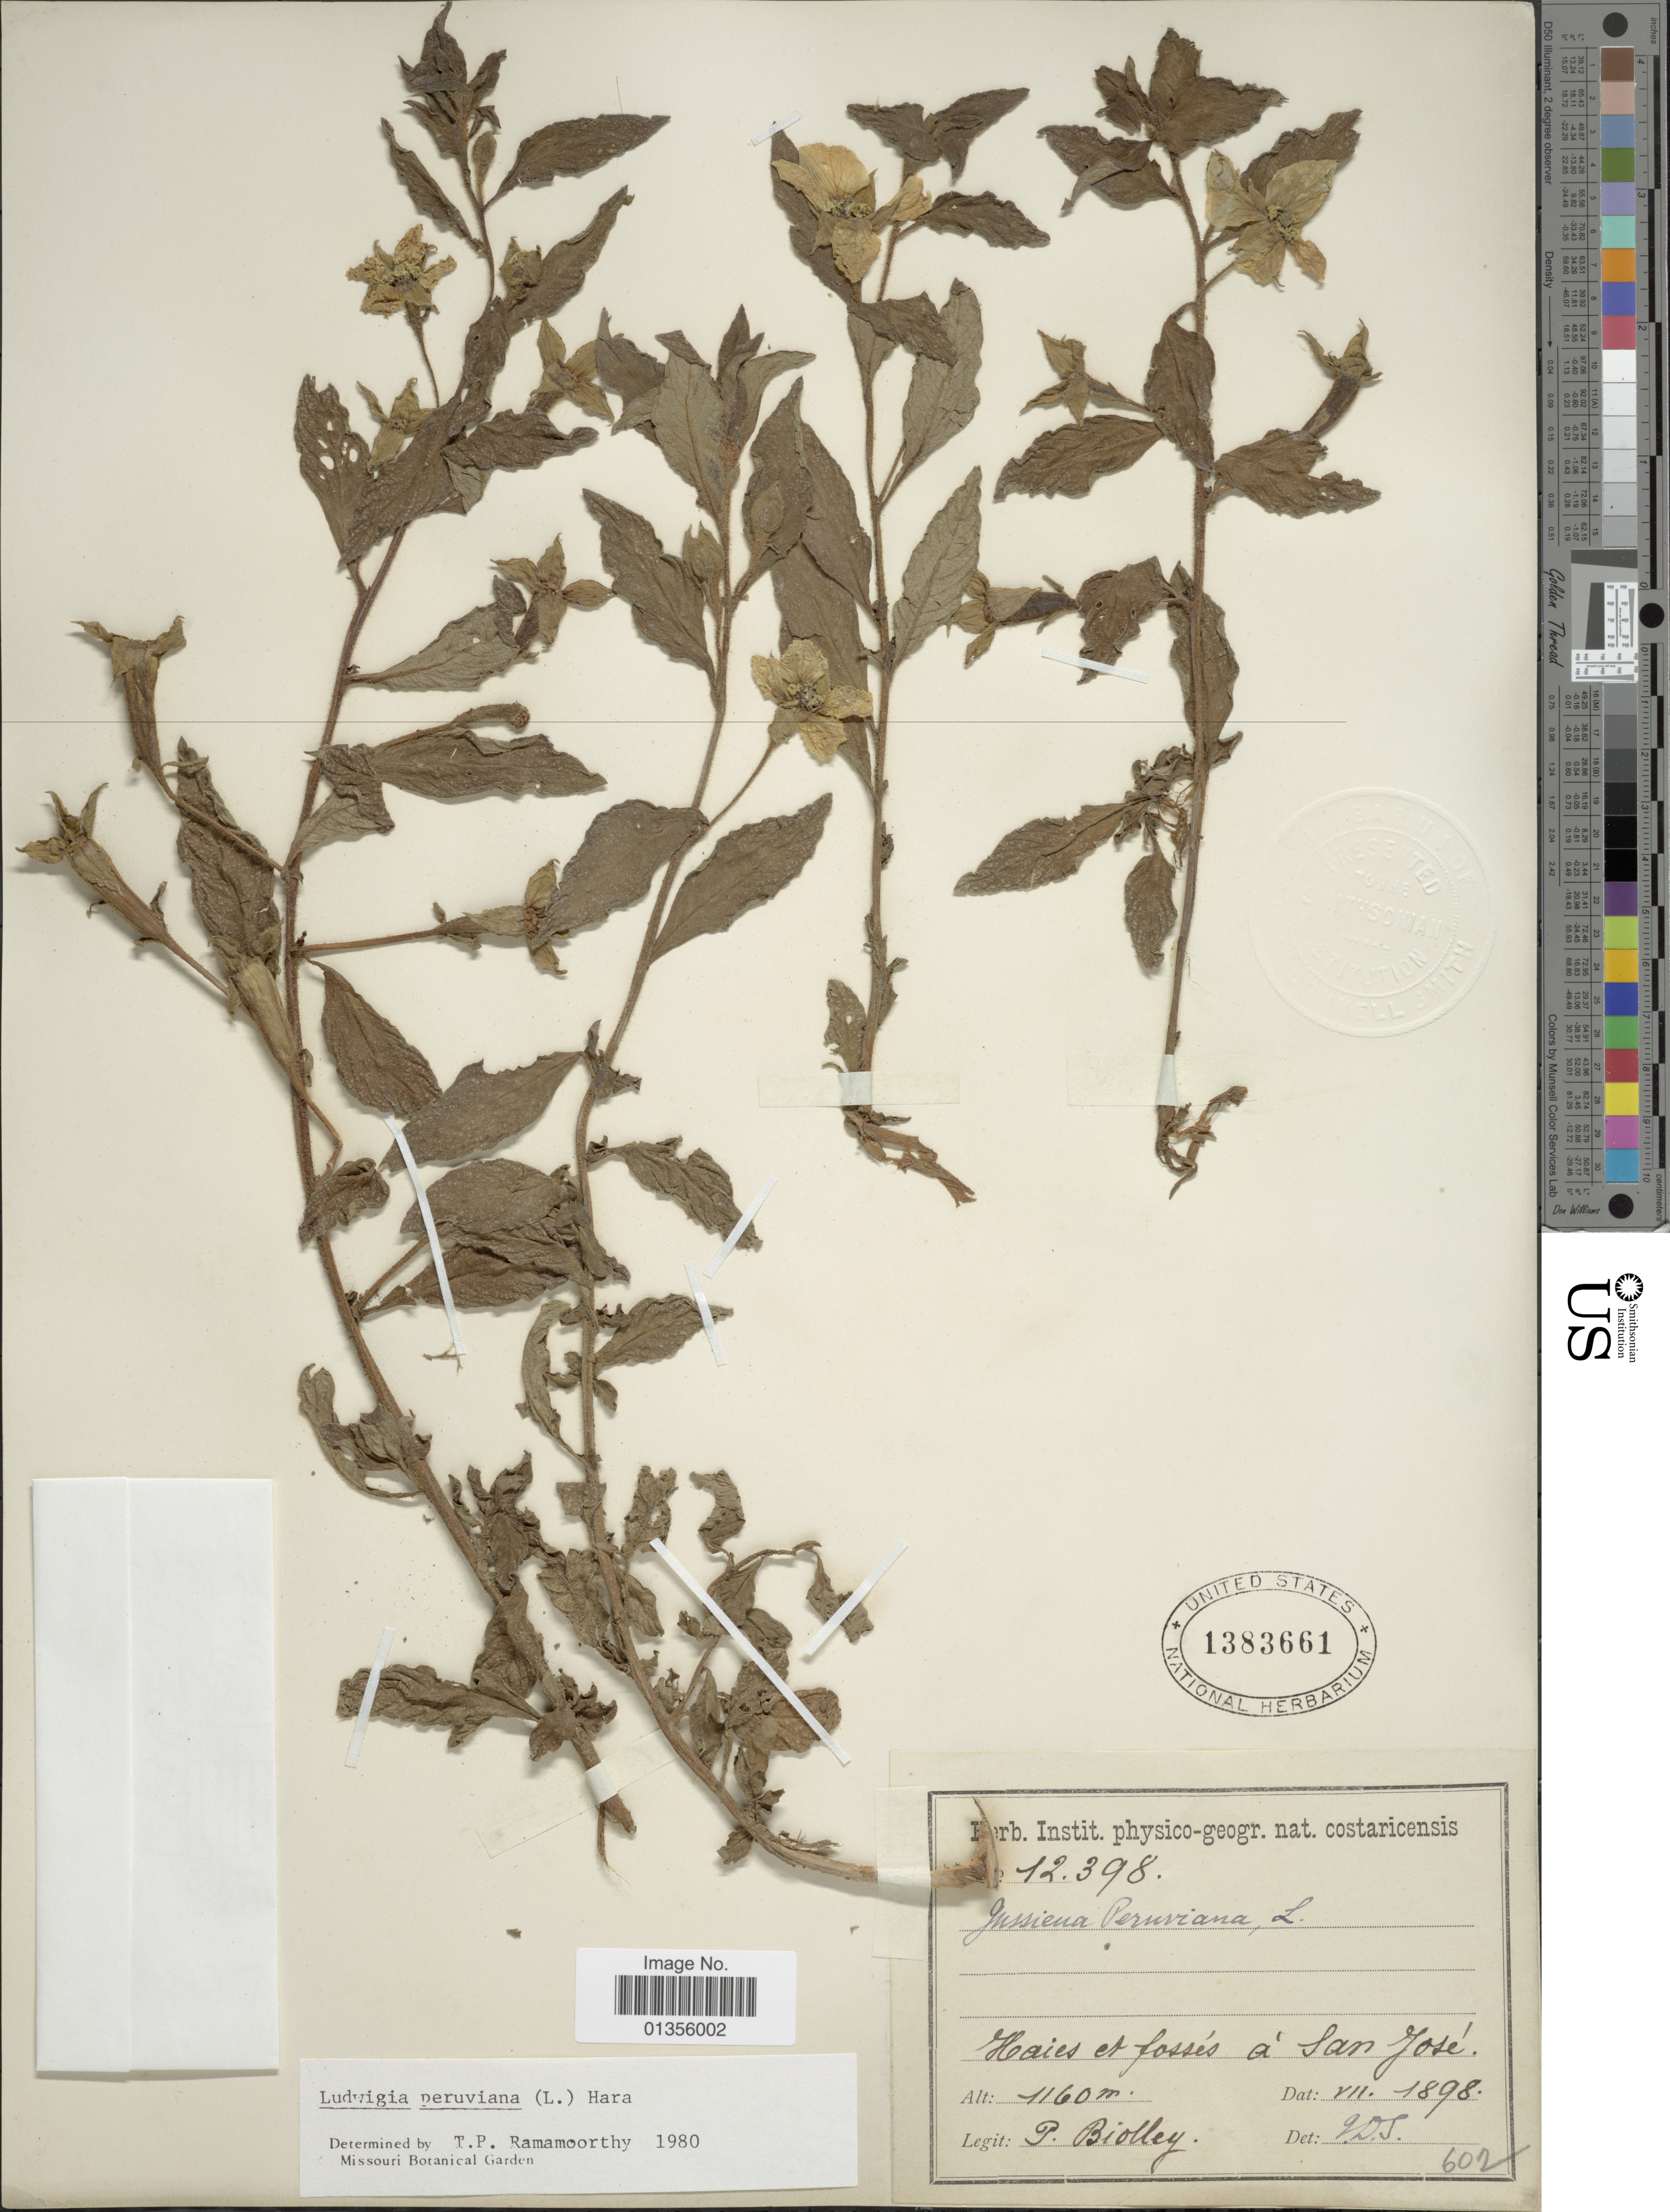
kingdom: Plantae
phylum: Tracheophyta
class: Magnoliopsida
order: Myrtales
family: Onagraceae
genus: Ludwigia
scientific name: Ludwigia peruviana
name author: (L.) H. Hara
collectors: P. Biolley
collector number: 12398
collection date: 1898-07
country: Costa Rica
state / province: San José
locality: Haies et fossés á San José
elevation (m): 1160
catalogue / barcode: US 1383661